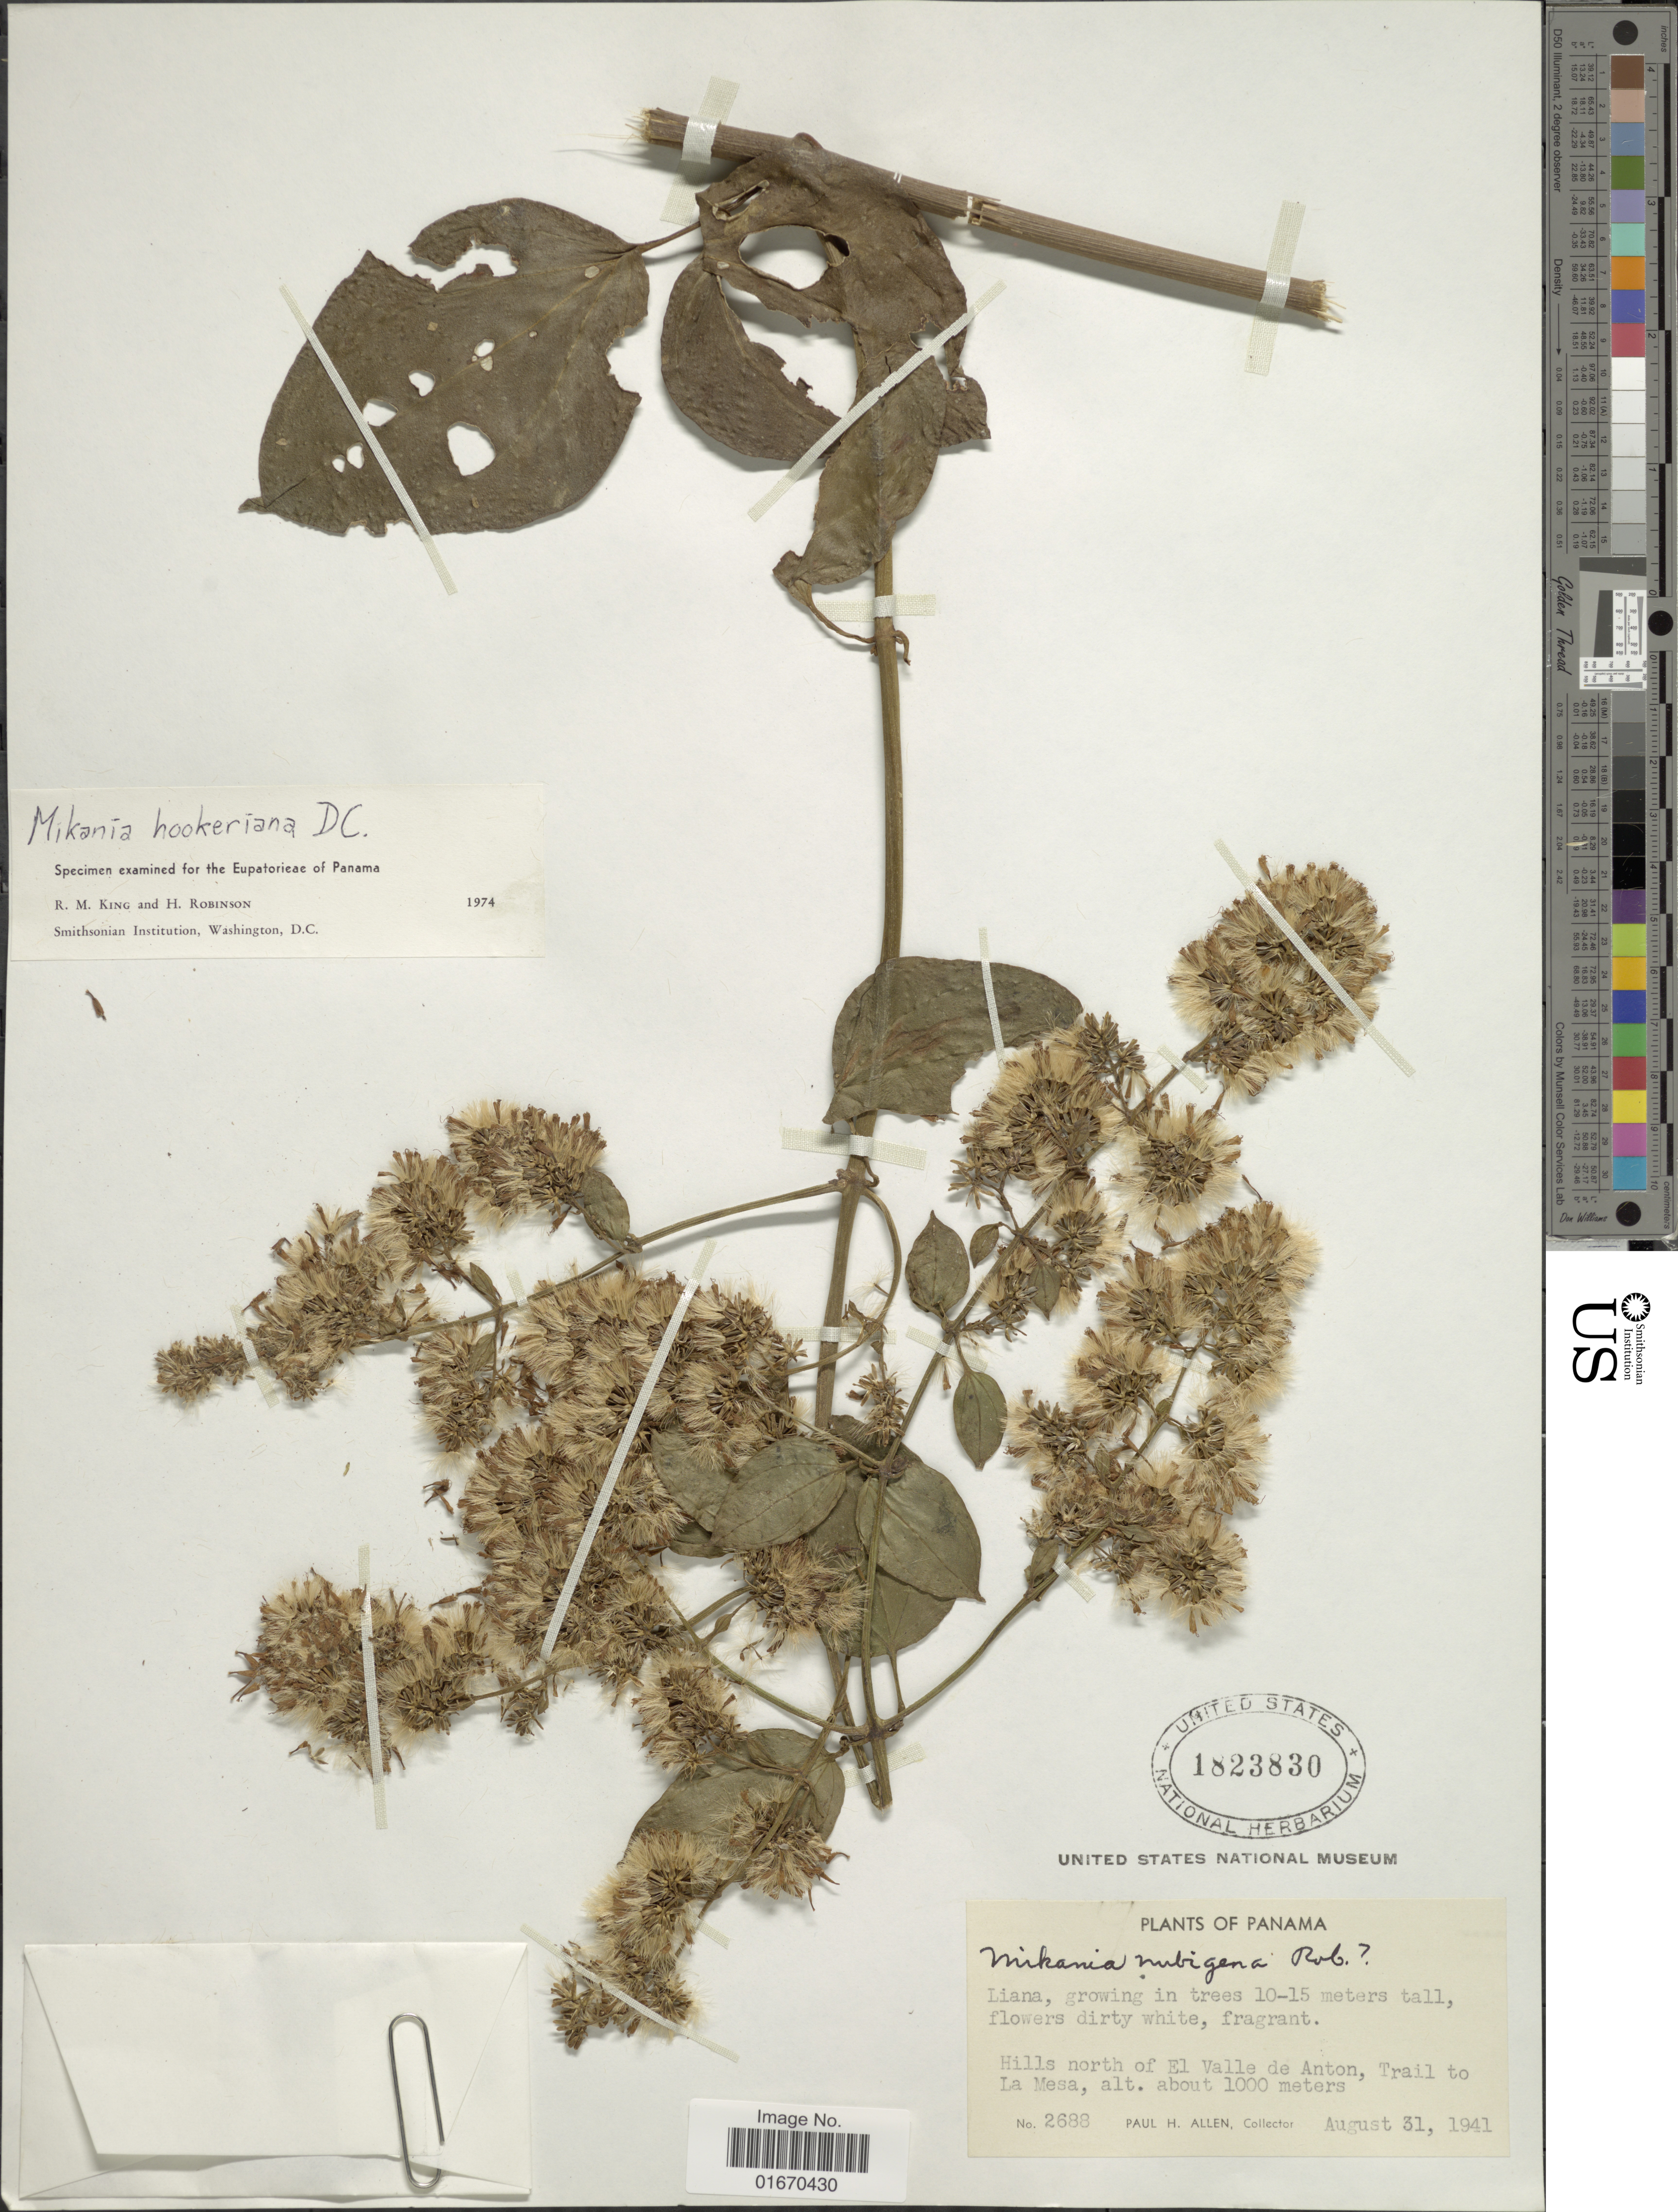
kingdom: Plantae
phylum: Tracheophyta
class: Magnoliopsida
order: Asterales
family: Asteraceae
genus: Mikania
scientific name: Mikania hookeriana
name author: DC.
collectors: P. H. Allen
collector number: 2688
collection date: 1941-08-31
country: Panama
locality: Hills north of El Valle de Anton, Trail to La Mesa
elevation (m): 1000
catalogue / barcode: US 1823830